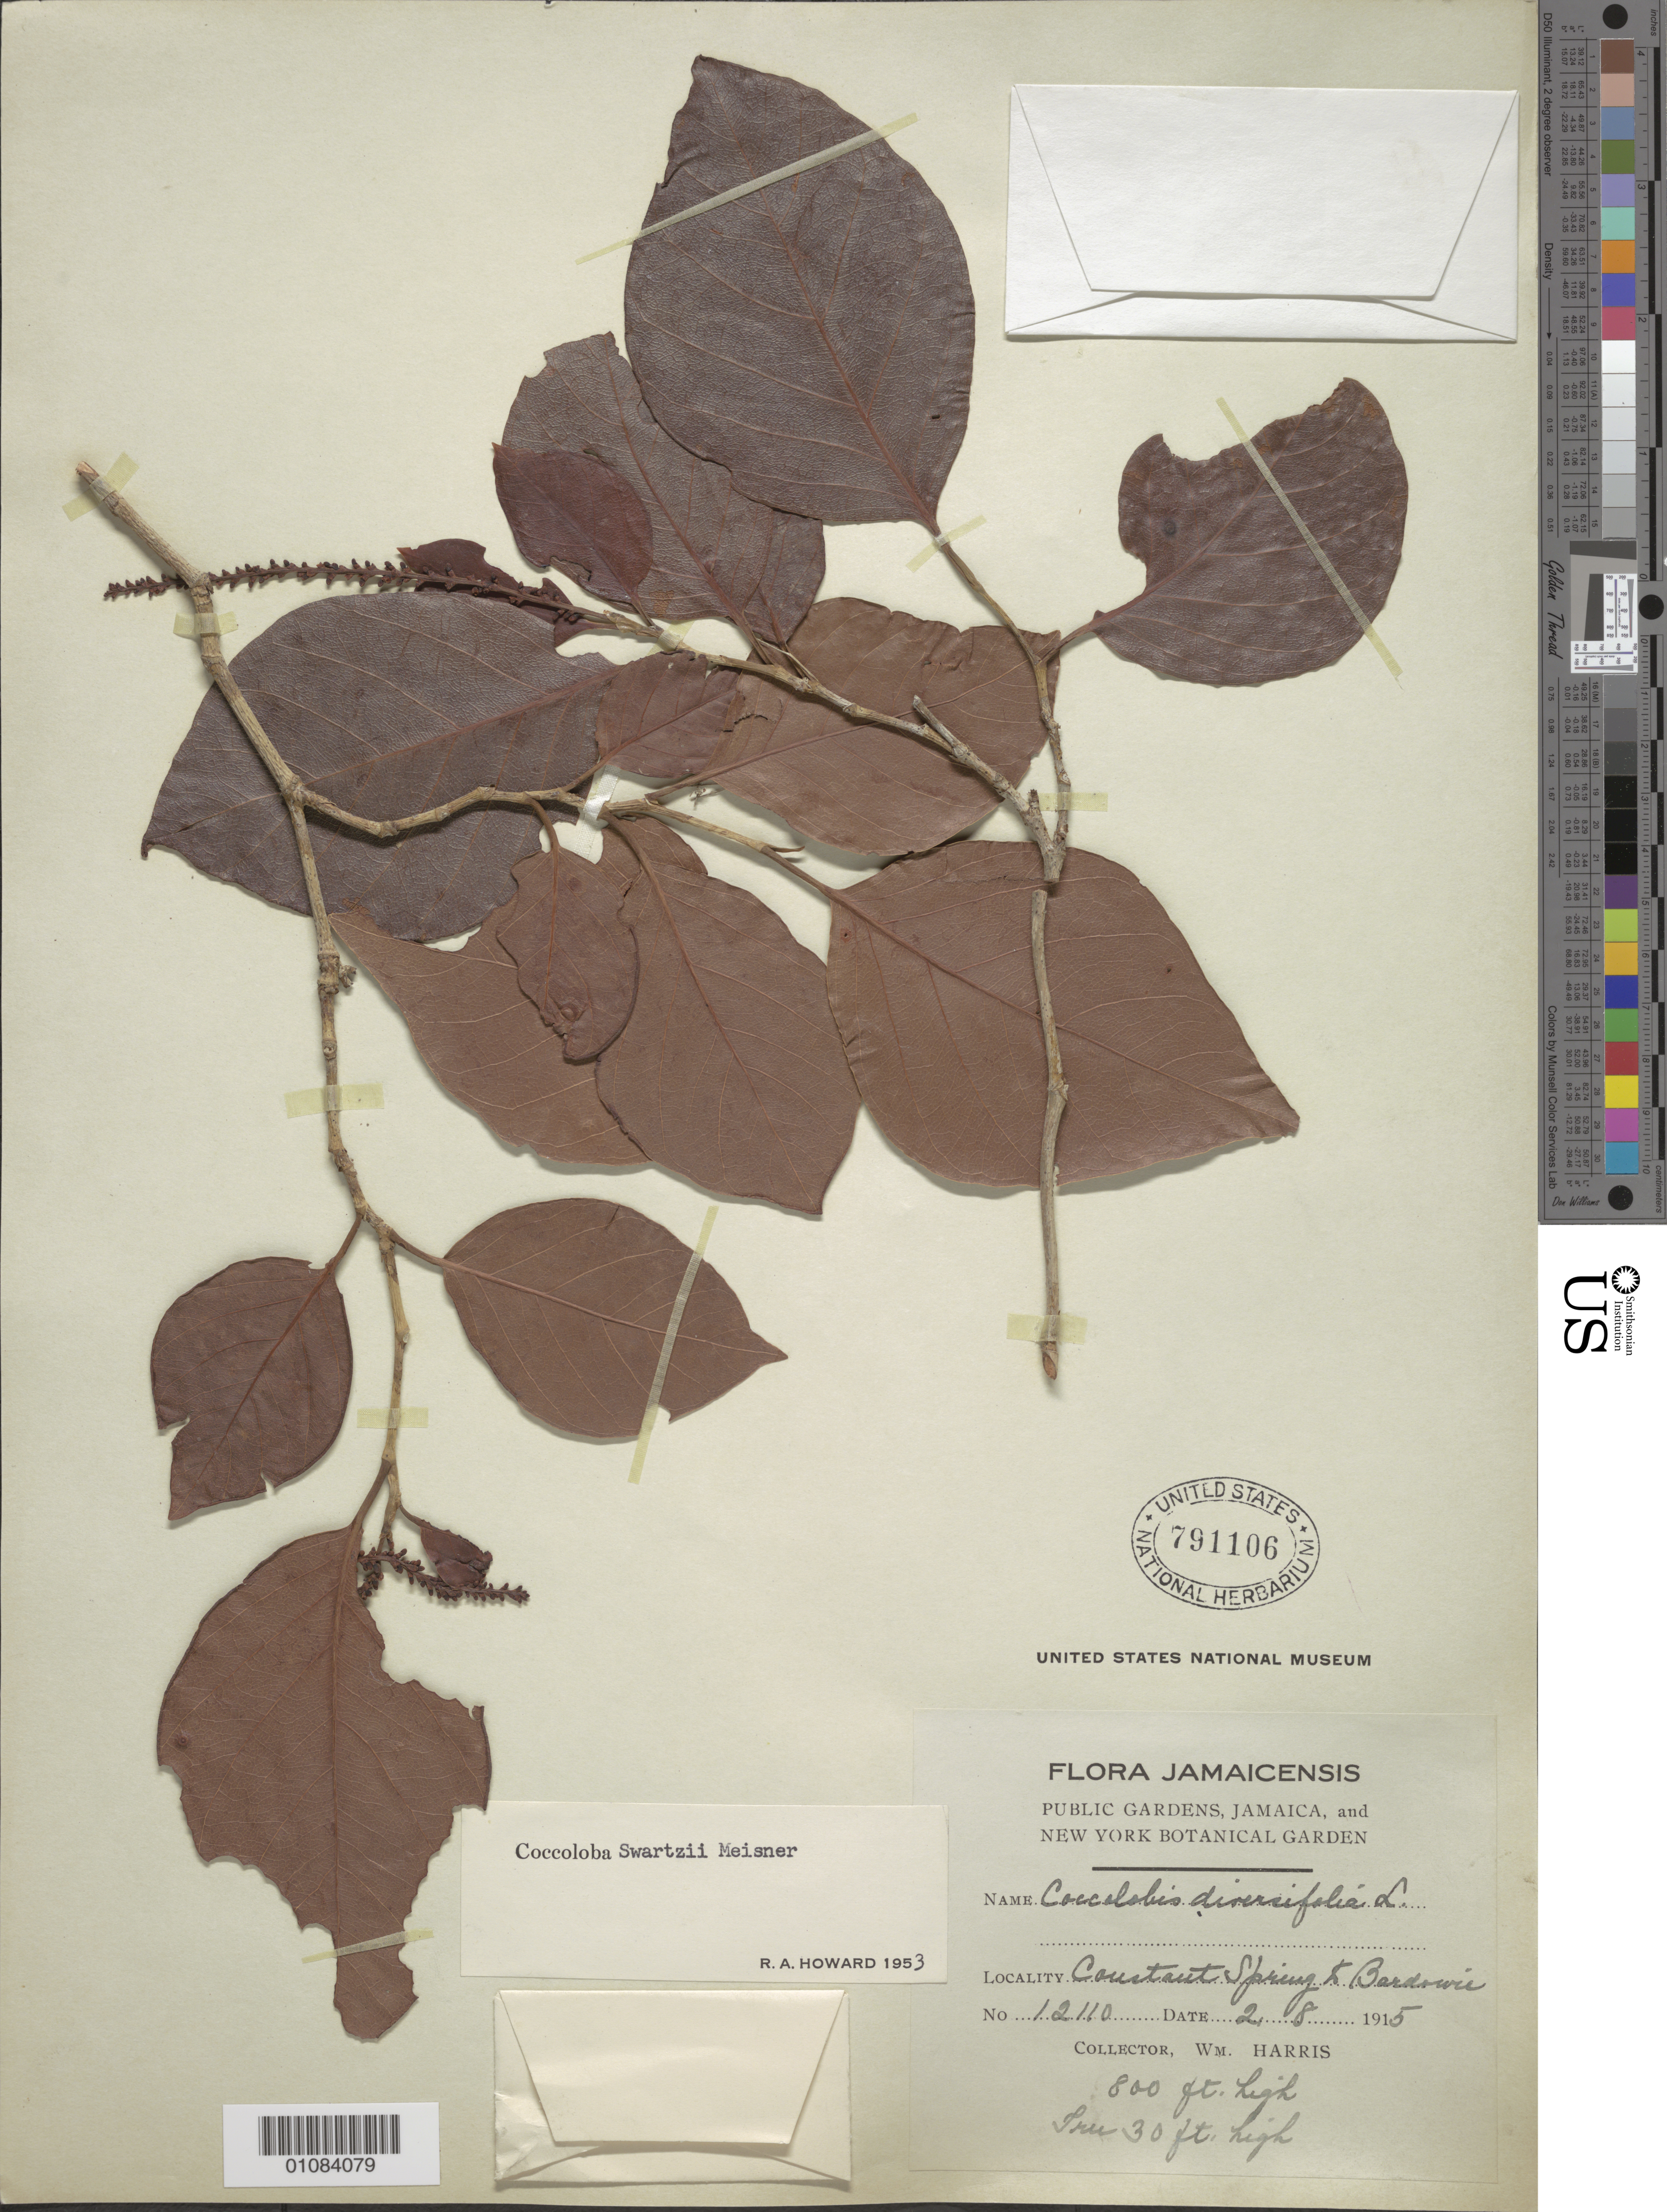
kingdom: Plantae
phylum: Tracheophyta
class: Magnoliopsida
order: Caryophyllales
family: Polygonaceae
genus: Coccoloba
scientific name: Coccoloba swartzii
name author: Meisn.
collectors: W. Harris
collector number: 12110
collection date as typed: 02 Aug 1915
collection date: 1915-08-02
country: Jamaica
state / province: Kingston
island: Jamaica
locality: Constant Sprint to Bardowin (?)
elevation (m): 244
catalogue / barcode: US 791106